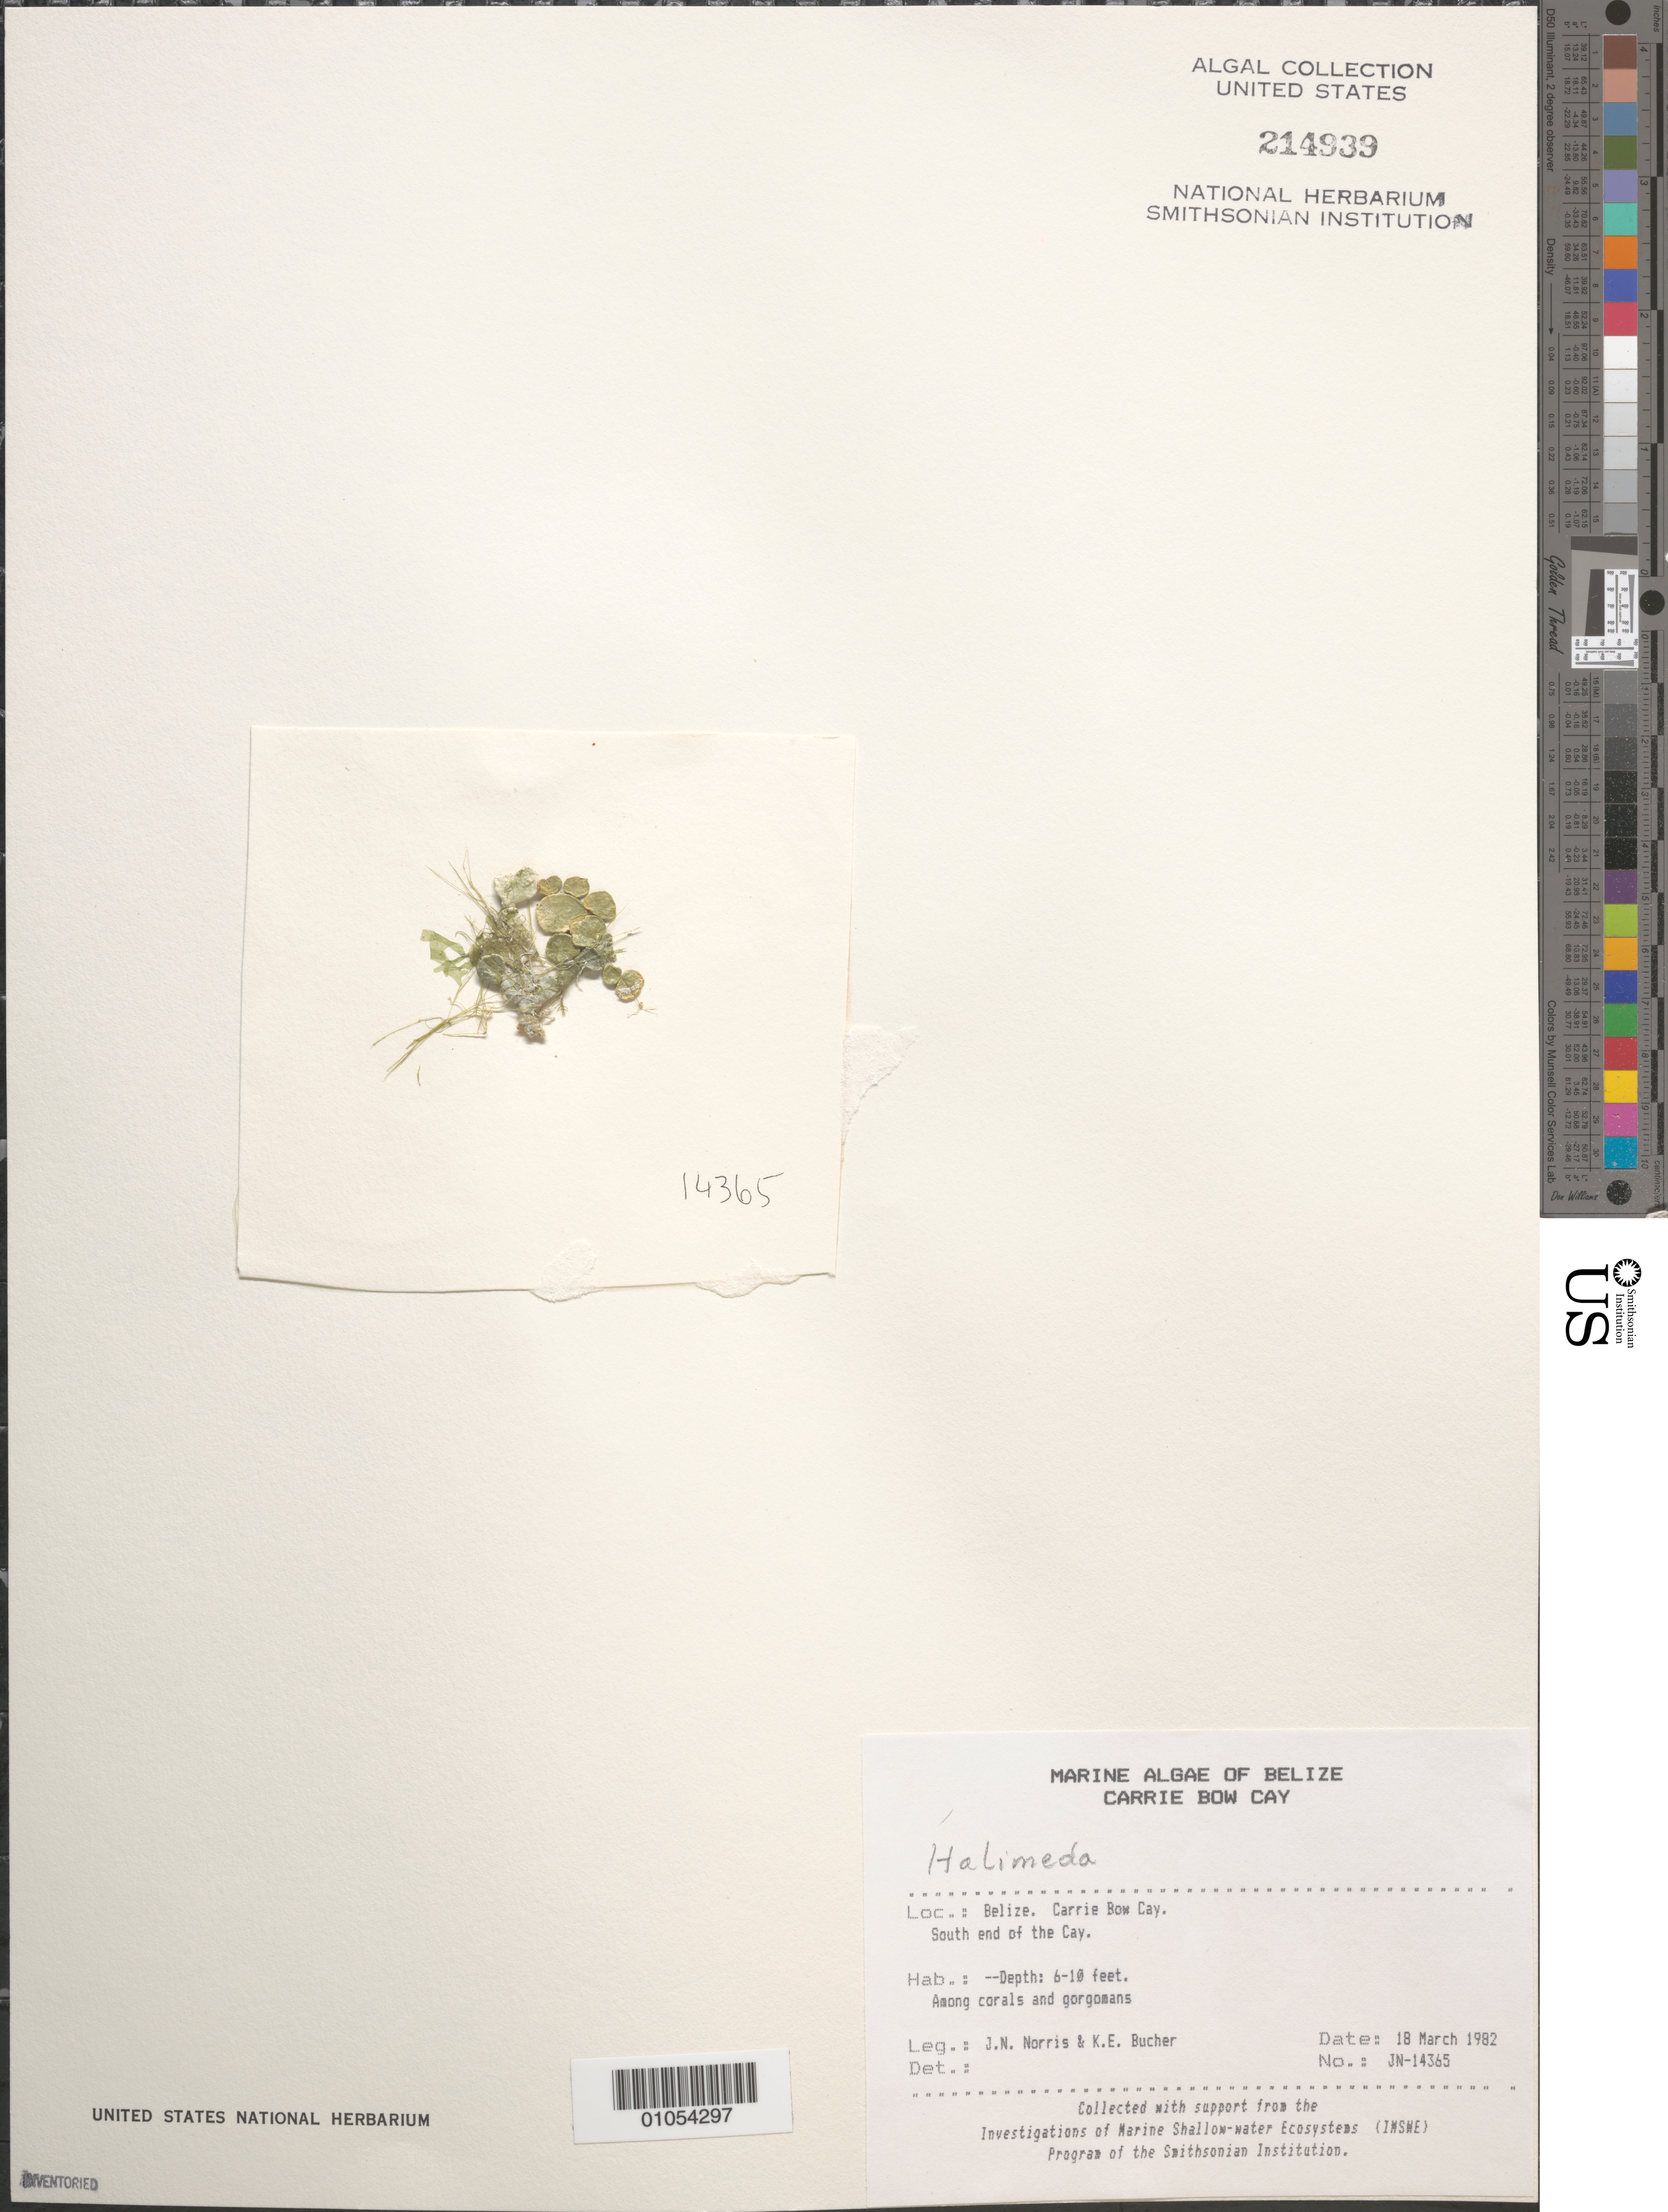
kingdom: Plantae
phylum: Chlorophyta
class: Ulvophyceae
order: Bryopsidales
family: Halimedaceae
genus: Halimeda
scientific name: Halimeda sp.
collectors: J. N. Norris & K. E. Bucher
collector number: JN-14365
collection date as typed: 18 Mar 1982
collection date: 1982-03-18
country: Belize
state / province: Stann Creek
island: Carrie Bow Cay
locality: South end of Carrie Bow Cay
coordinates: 16 48'N, 88 05'W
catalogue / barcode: US 214939